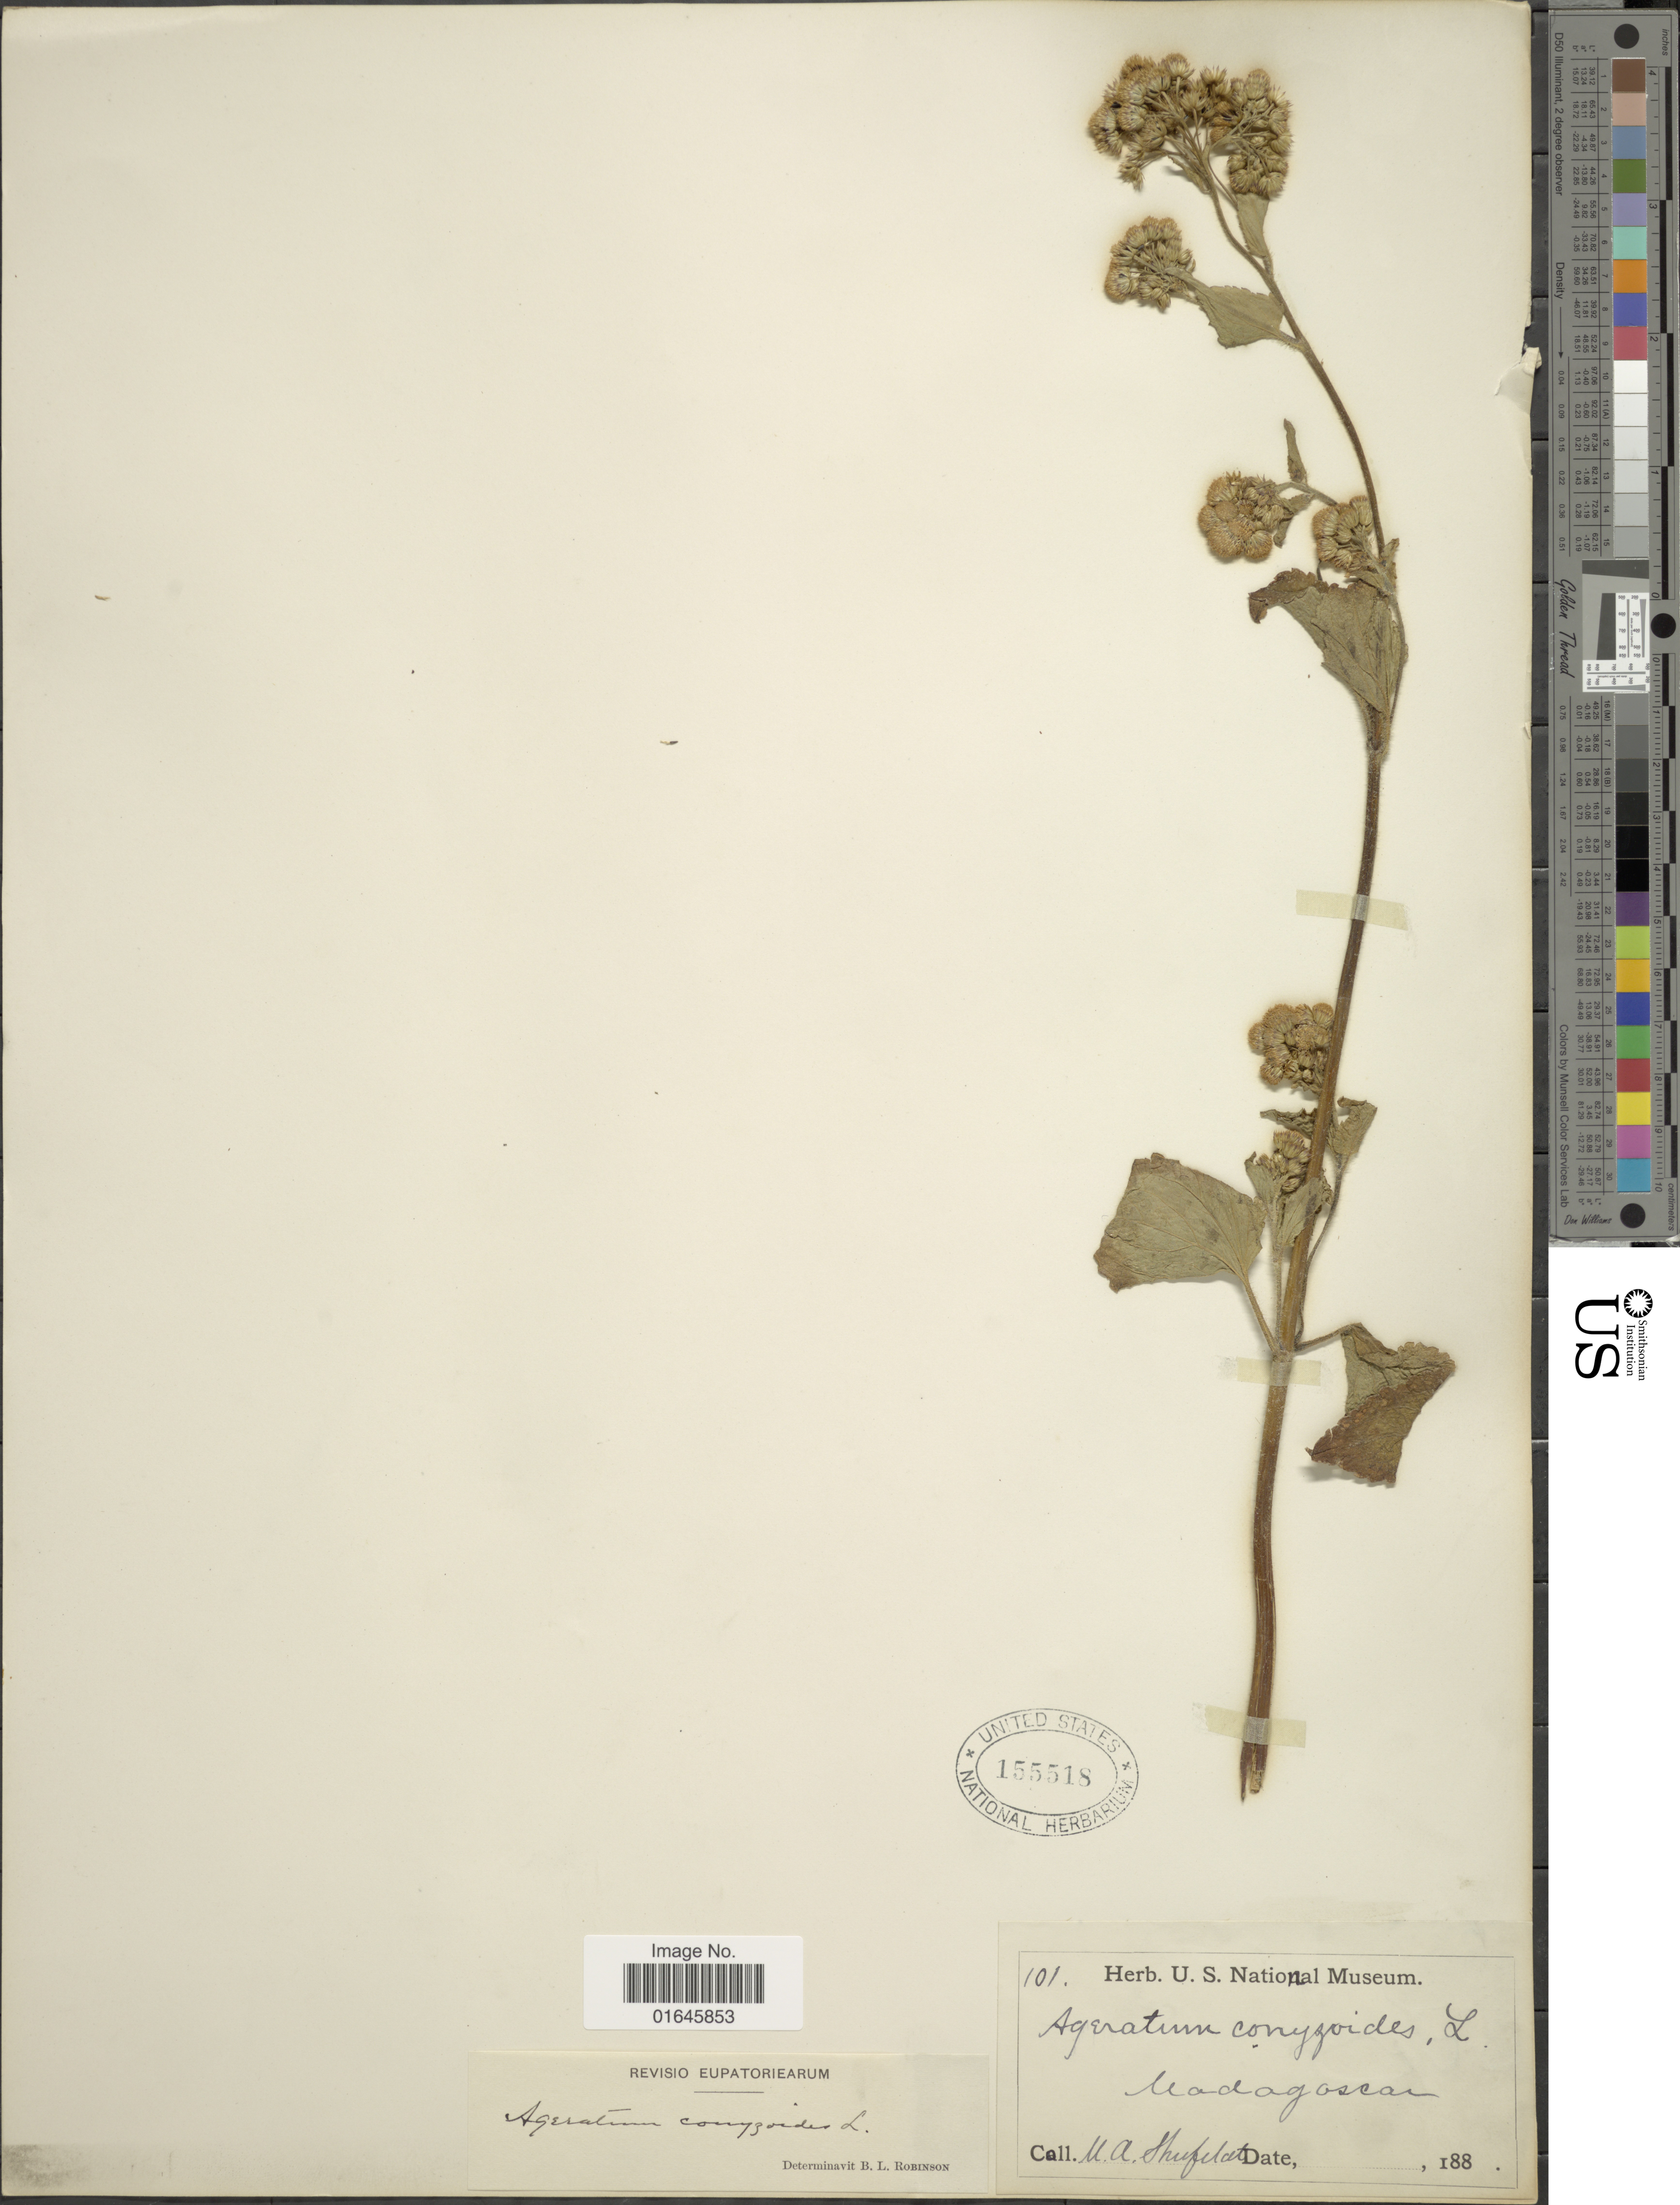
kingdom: Plantae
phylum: Tracheophyta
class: Magnoliopsida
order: Asterales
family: Asteraceae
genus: Ageratum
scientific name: Ageratum conyzoides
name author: L.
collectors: M. Shufeldt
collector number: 101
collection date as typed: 188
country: Madagascar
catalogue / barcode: US 155518